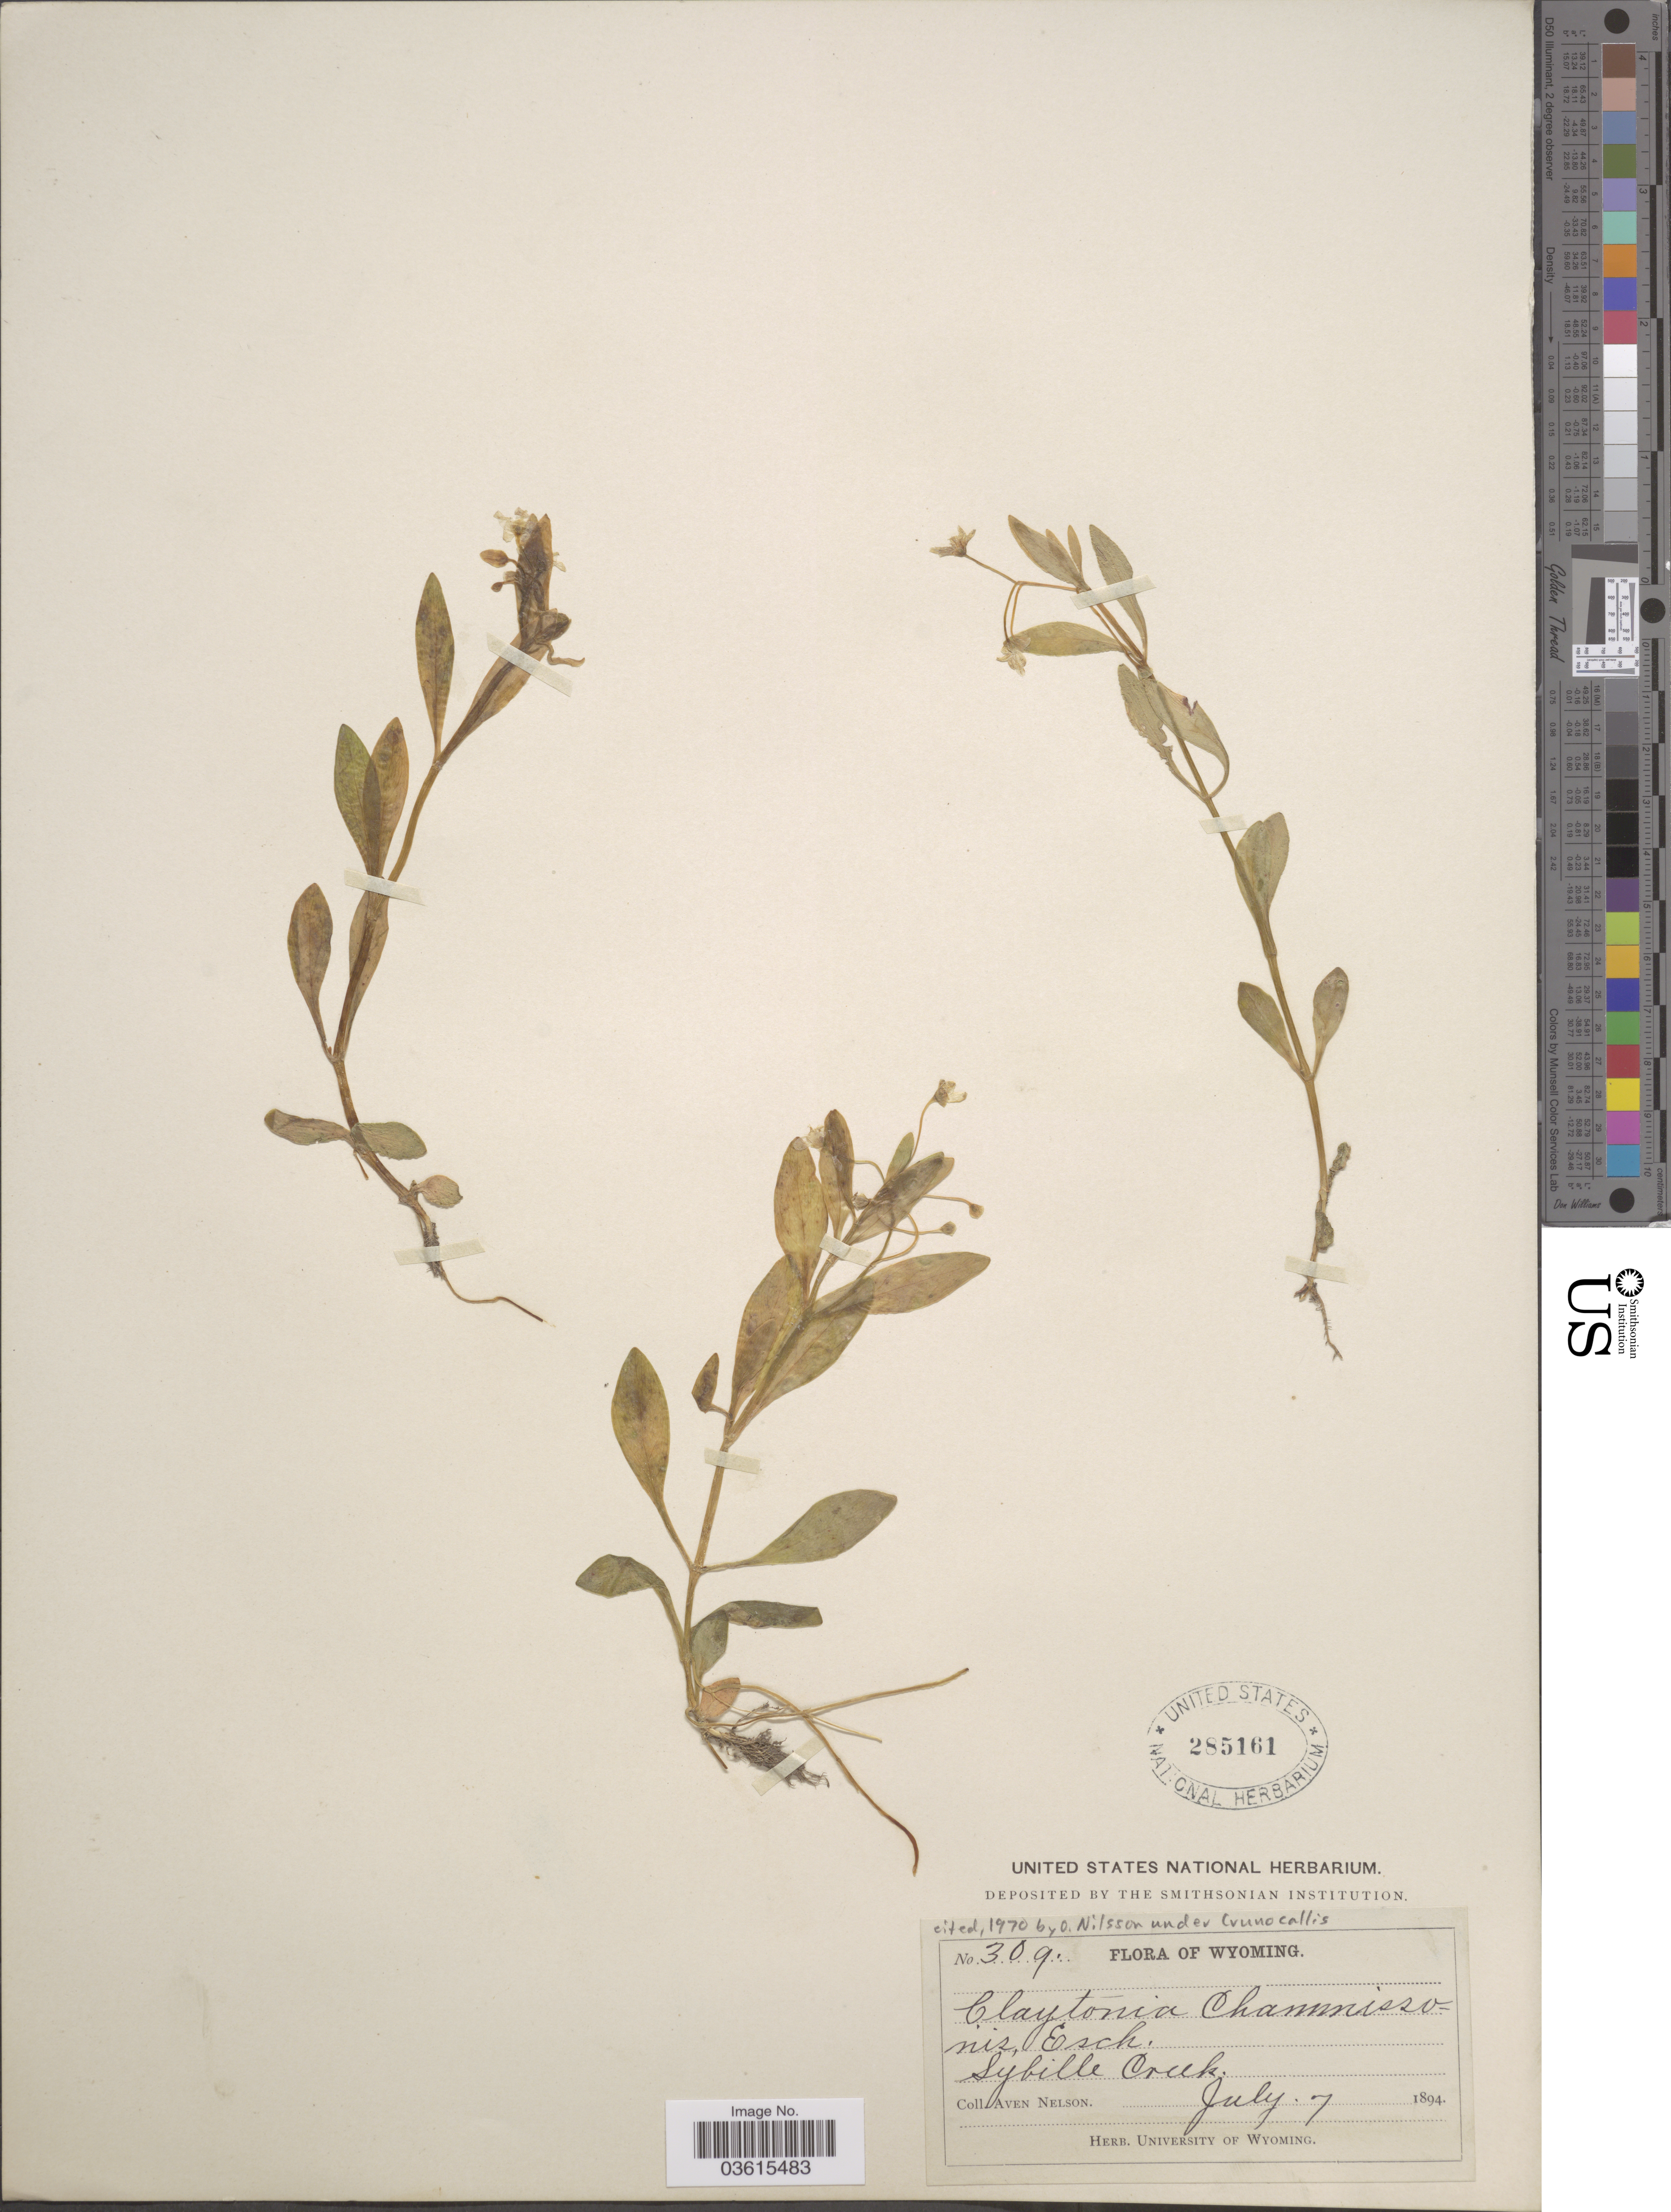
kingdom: Plantae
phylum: Tracheophyta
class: Magnoliopsida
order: Caryophyllales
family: Montiaceae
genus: Montia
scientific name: Montia chamissoi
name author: (Ledeb. ex Spreng.) Greene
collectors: A. Nelson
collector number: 309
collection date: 1894-07-07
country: United States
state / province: Wyoming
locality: Sybille Creek.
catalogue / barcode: US 285161